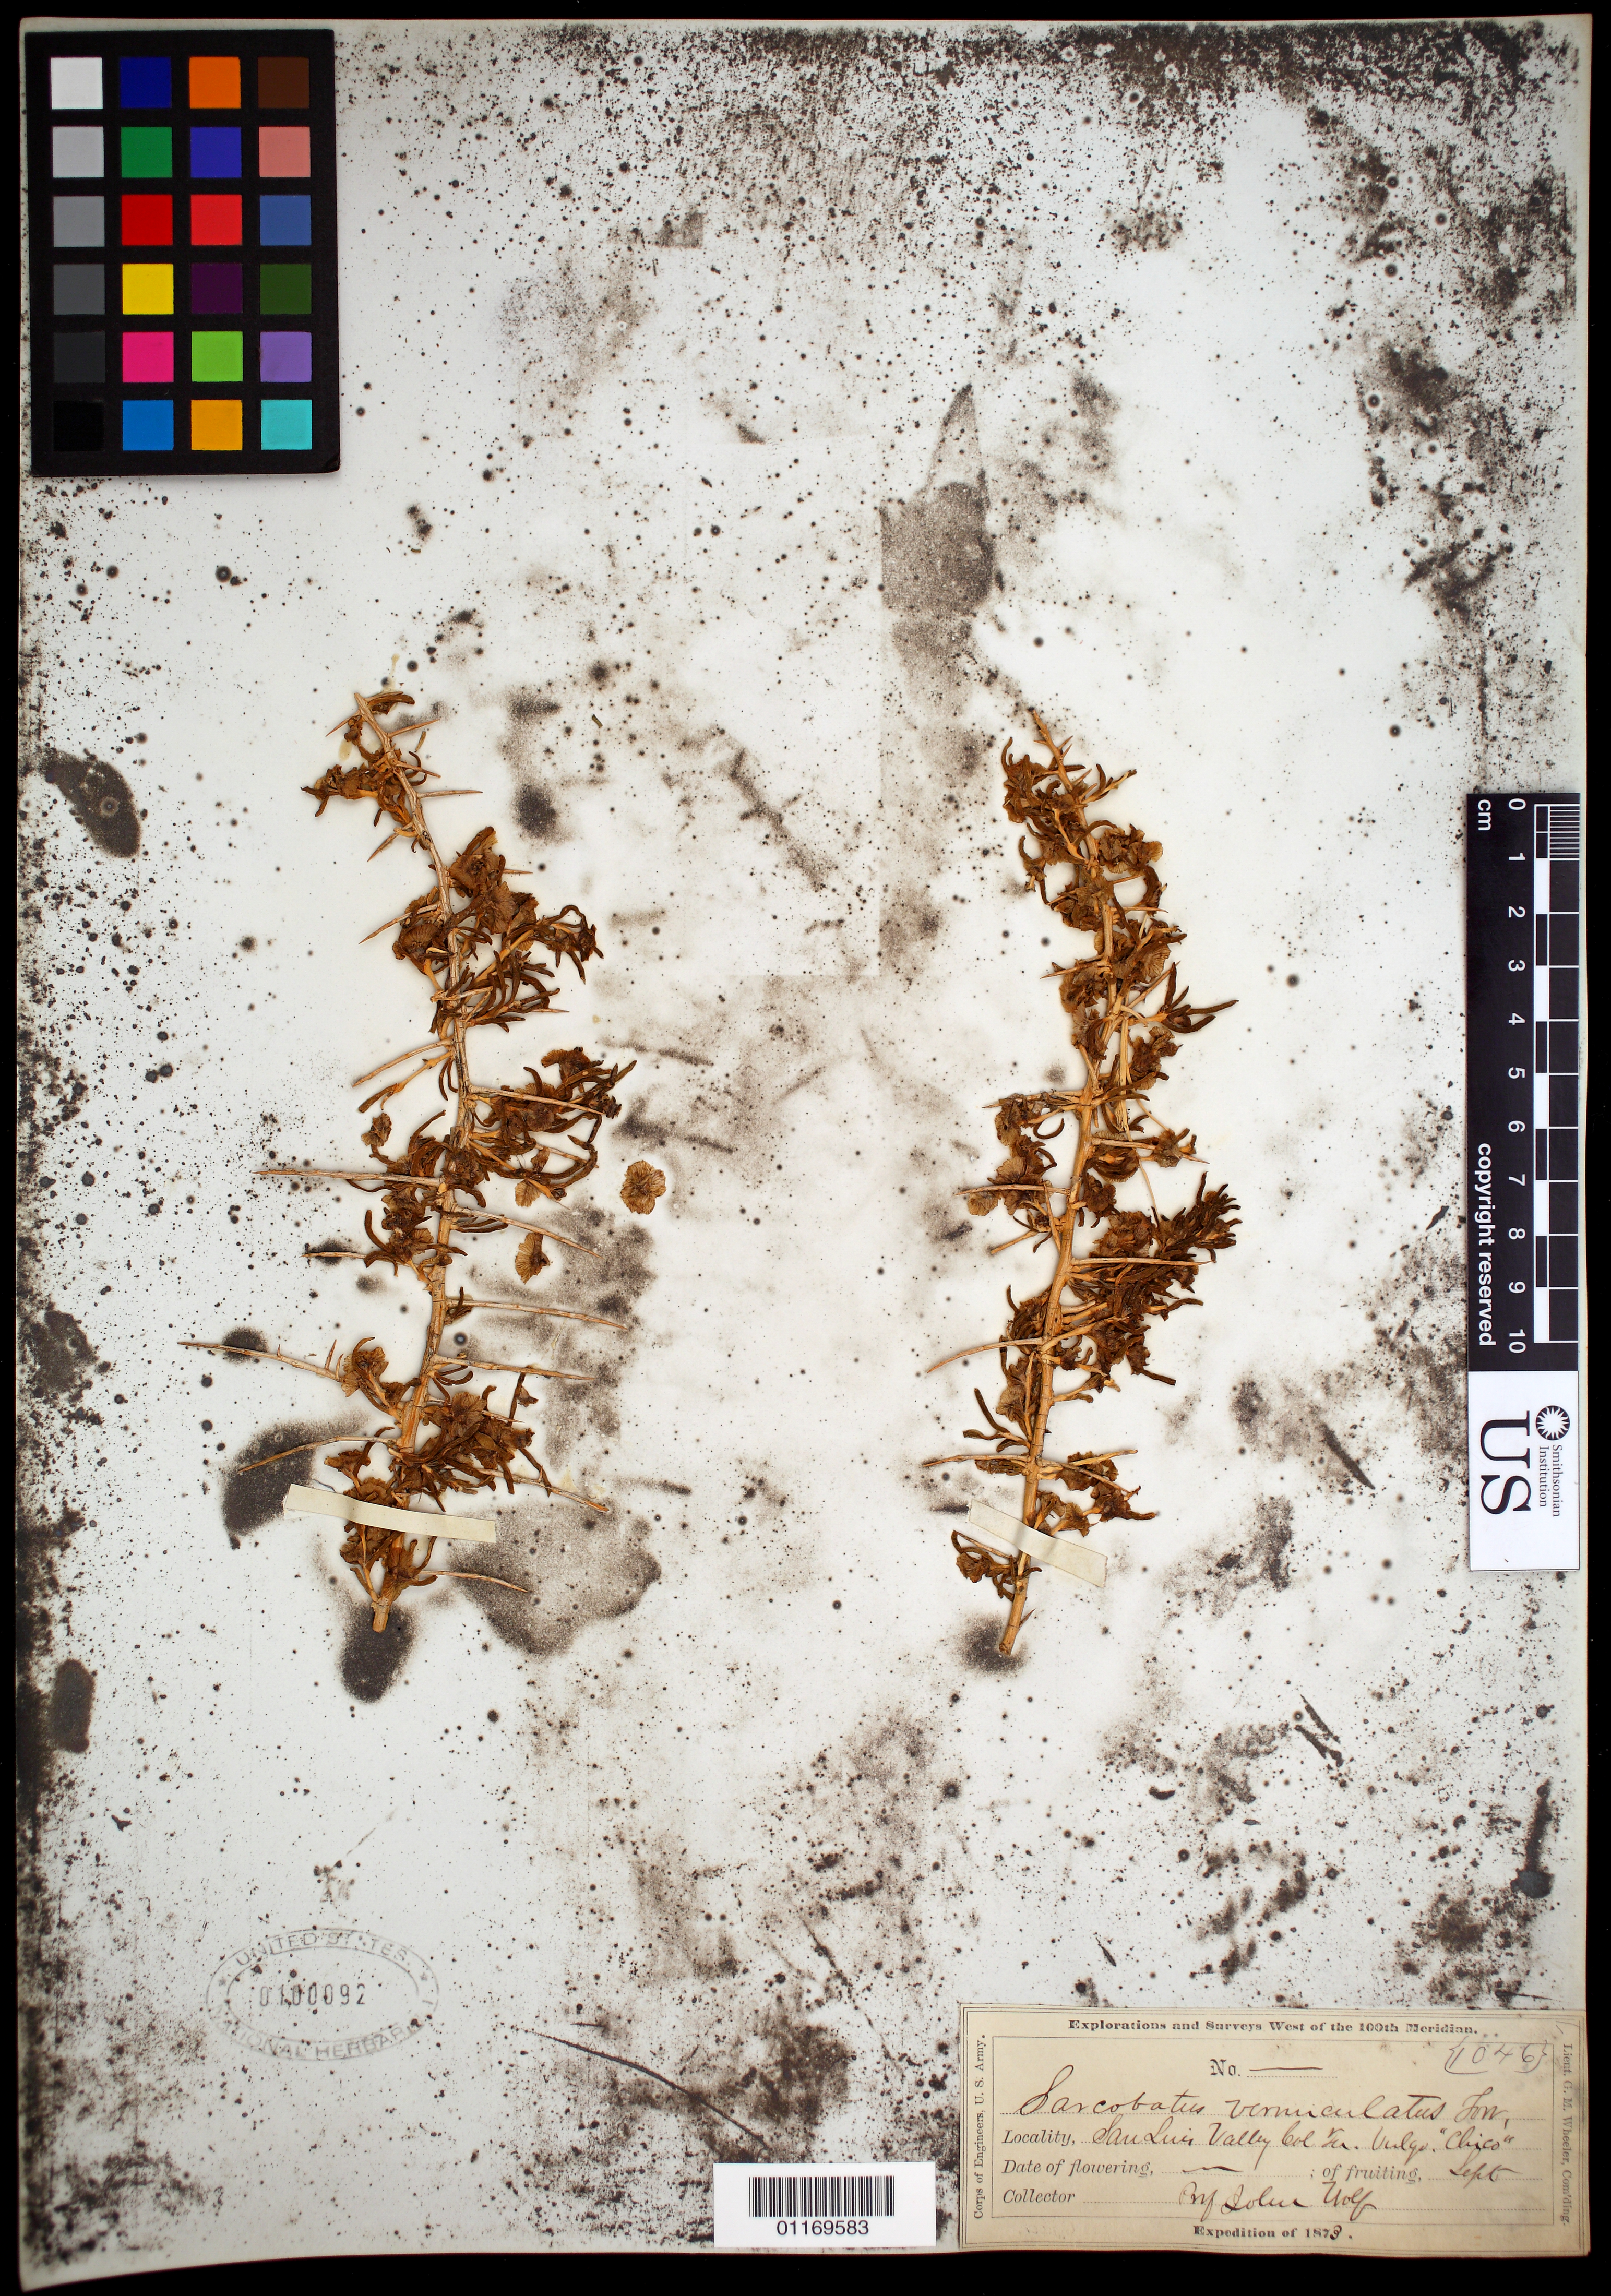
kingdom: Plantae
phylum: Tracheophyta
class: Magnoliopsida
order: Caryophyllales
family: Sarcobataceae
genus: Sarcobatus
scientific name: Sarcobatus vermiculatus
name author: (Hook.) Torr.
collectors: J. Wolf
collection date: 1873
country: United States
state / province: Colorado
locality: San Luis Valley, Col Ter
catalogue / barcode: US 100092